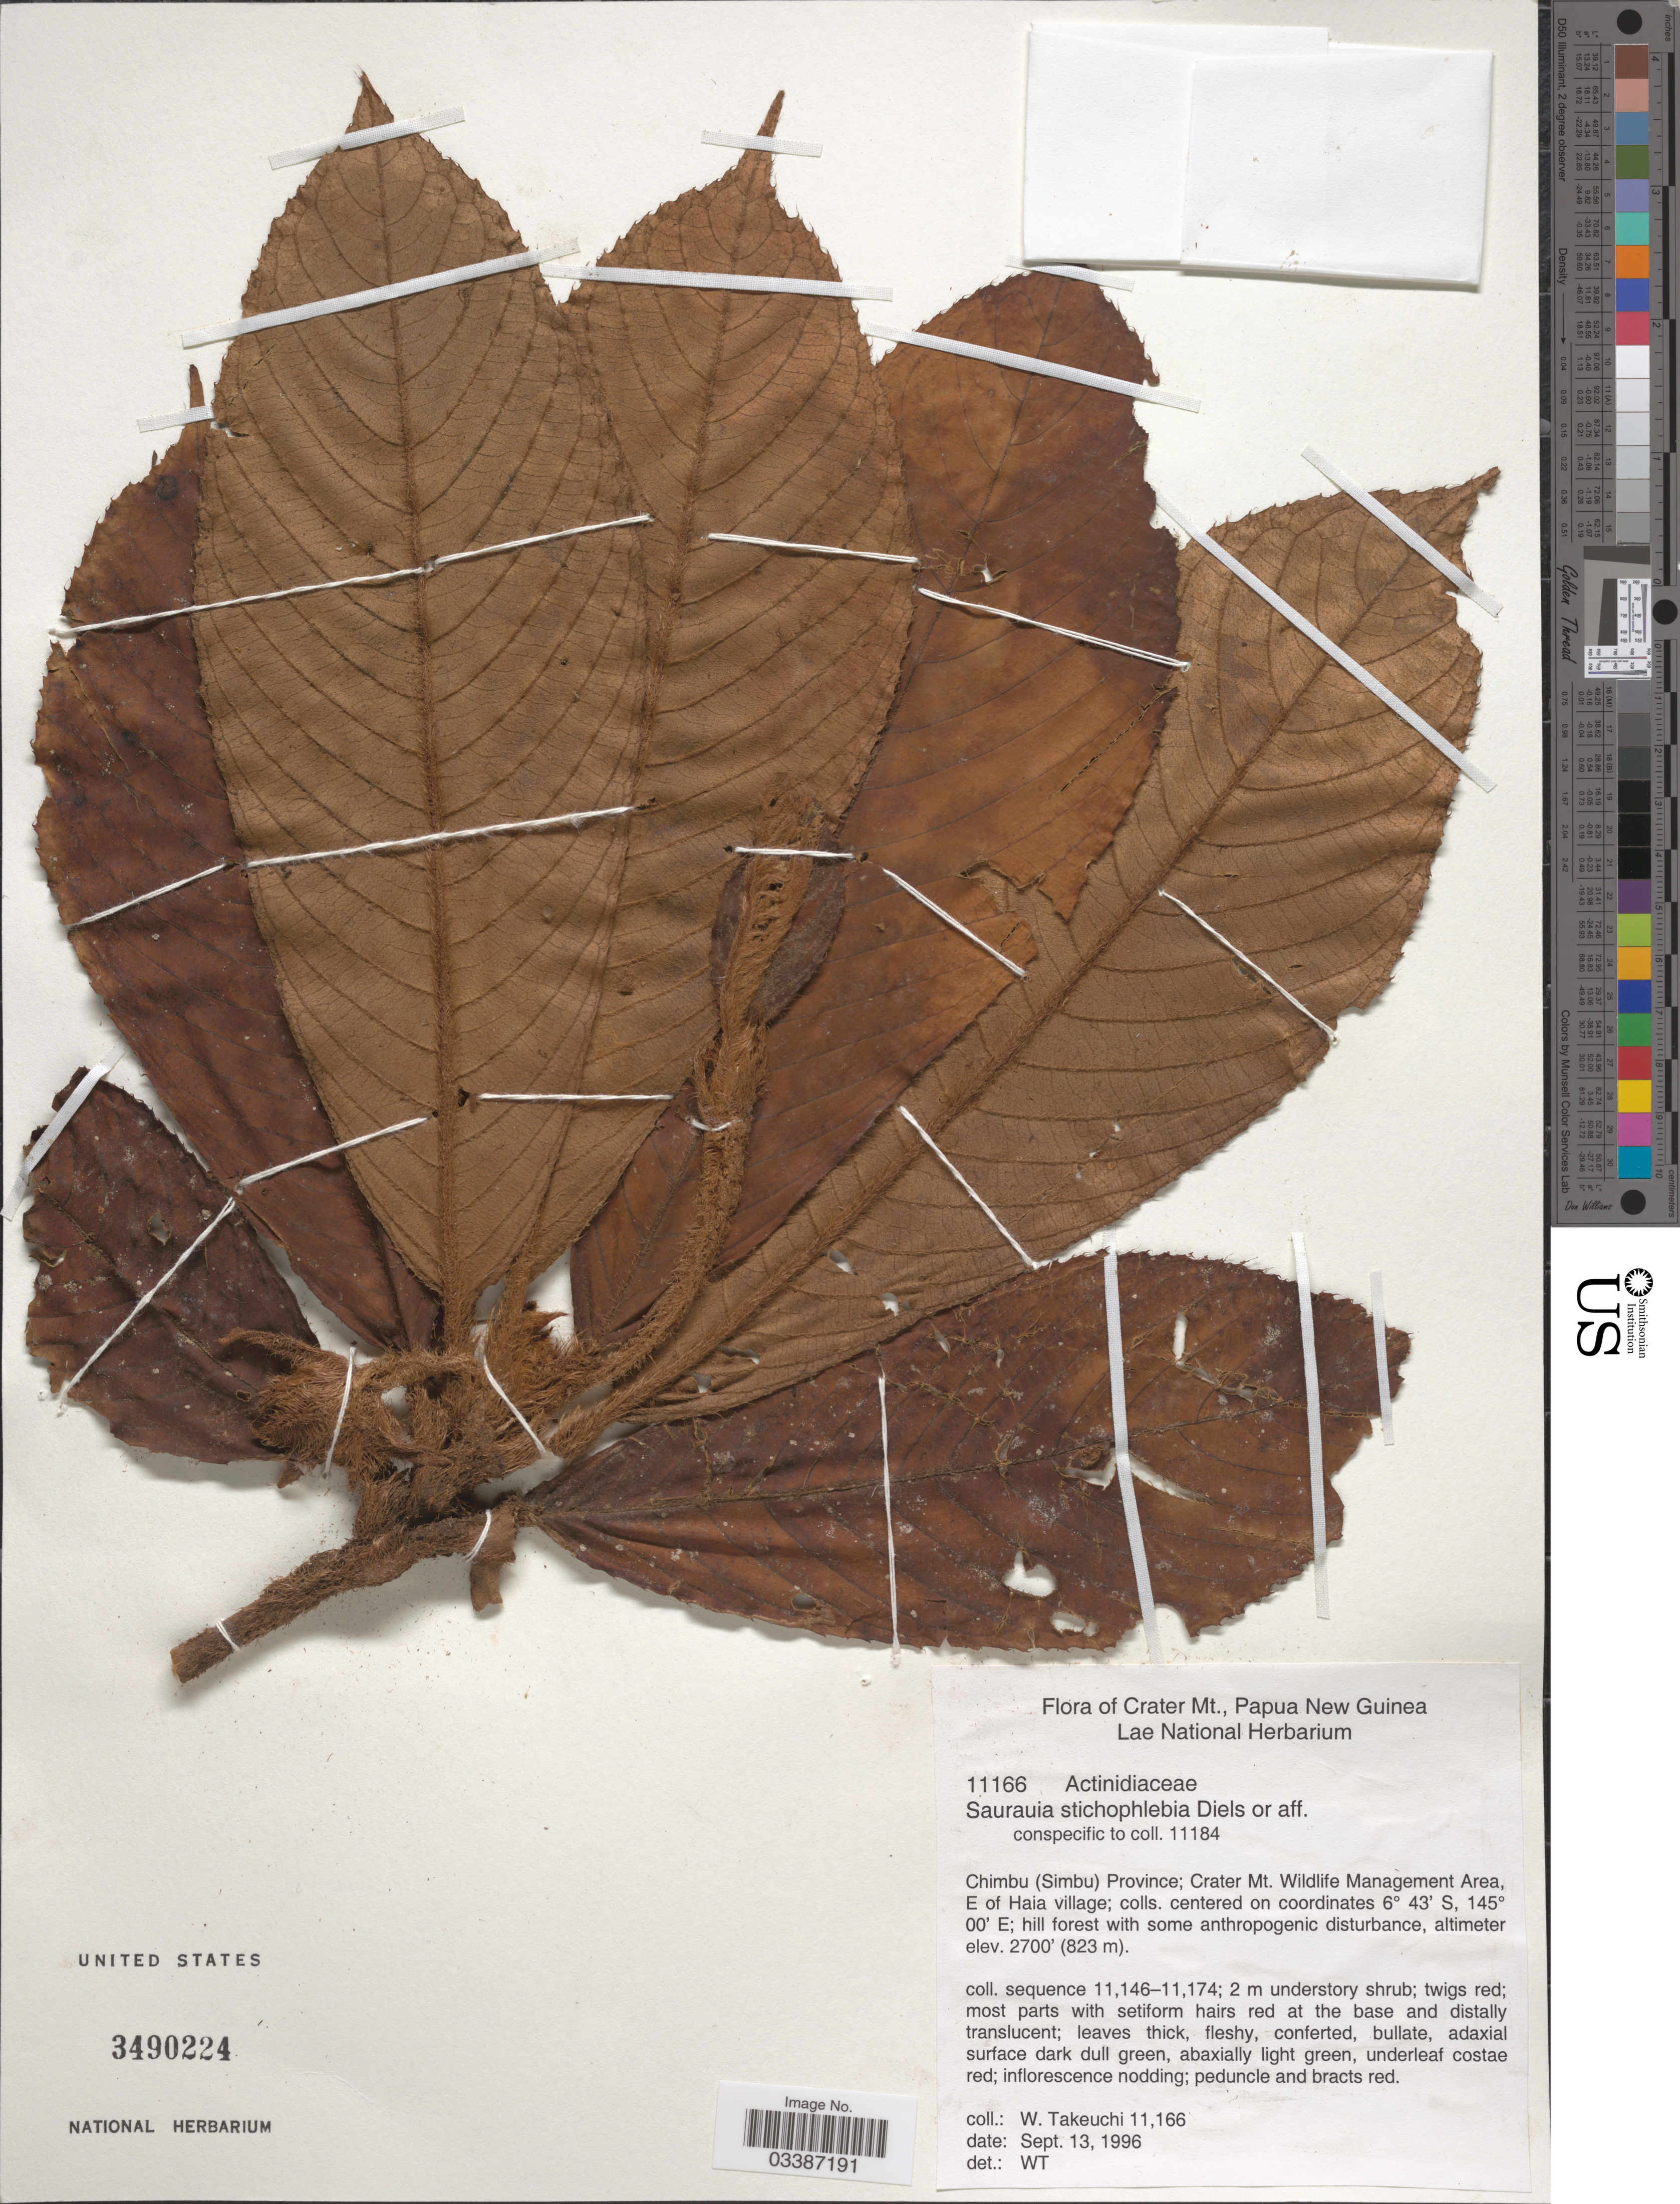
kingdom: Plantae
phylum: Tracheophyta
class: Magnoliopsida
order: Ericales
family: Actinidiaceae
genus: Saurauia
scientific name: Saurauia stichophlebia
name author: Diels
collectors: W. Takeuchi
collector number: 11166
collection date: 1996-09-13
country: Papua New Guinea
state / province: Chimbu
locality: Crater Mt. Chimbu (Simbu) Province; Crater Mt. Wildlife Management Area, E of Haia village.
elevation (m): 823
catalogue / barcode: US 3490224